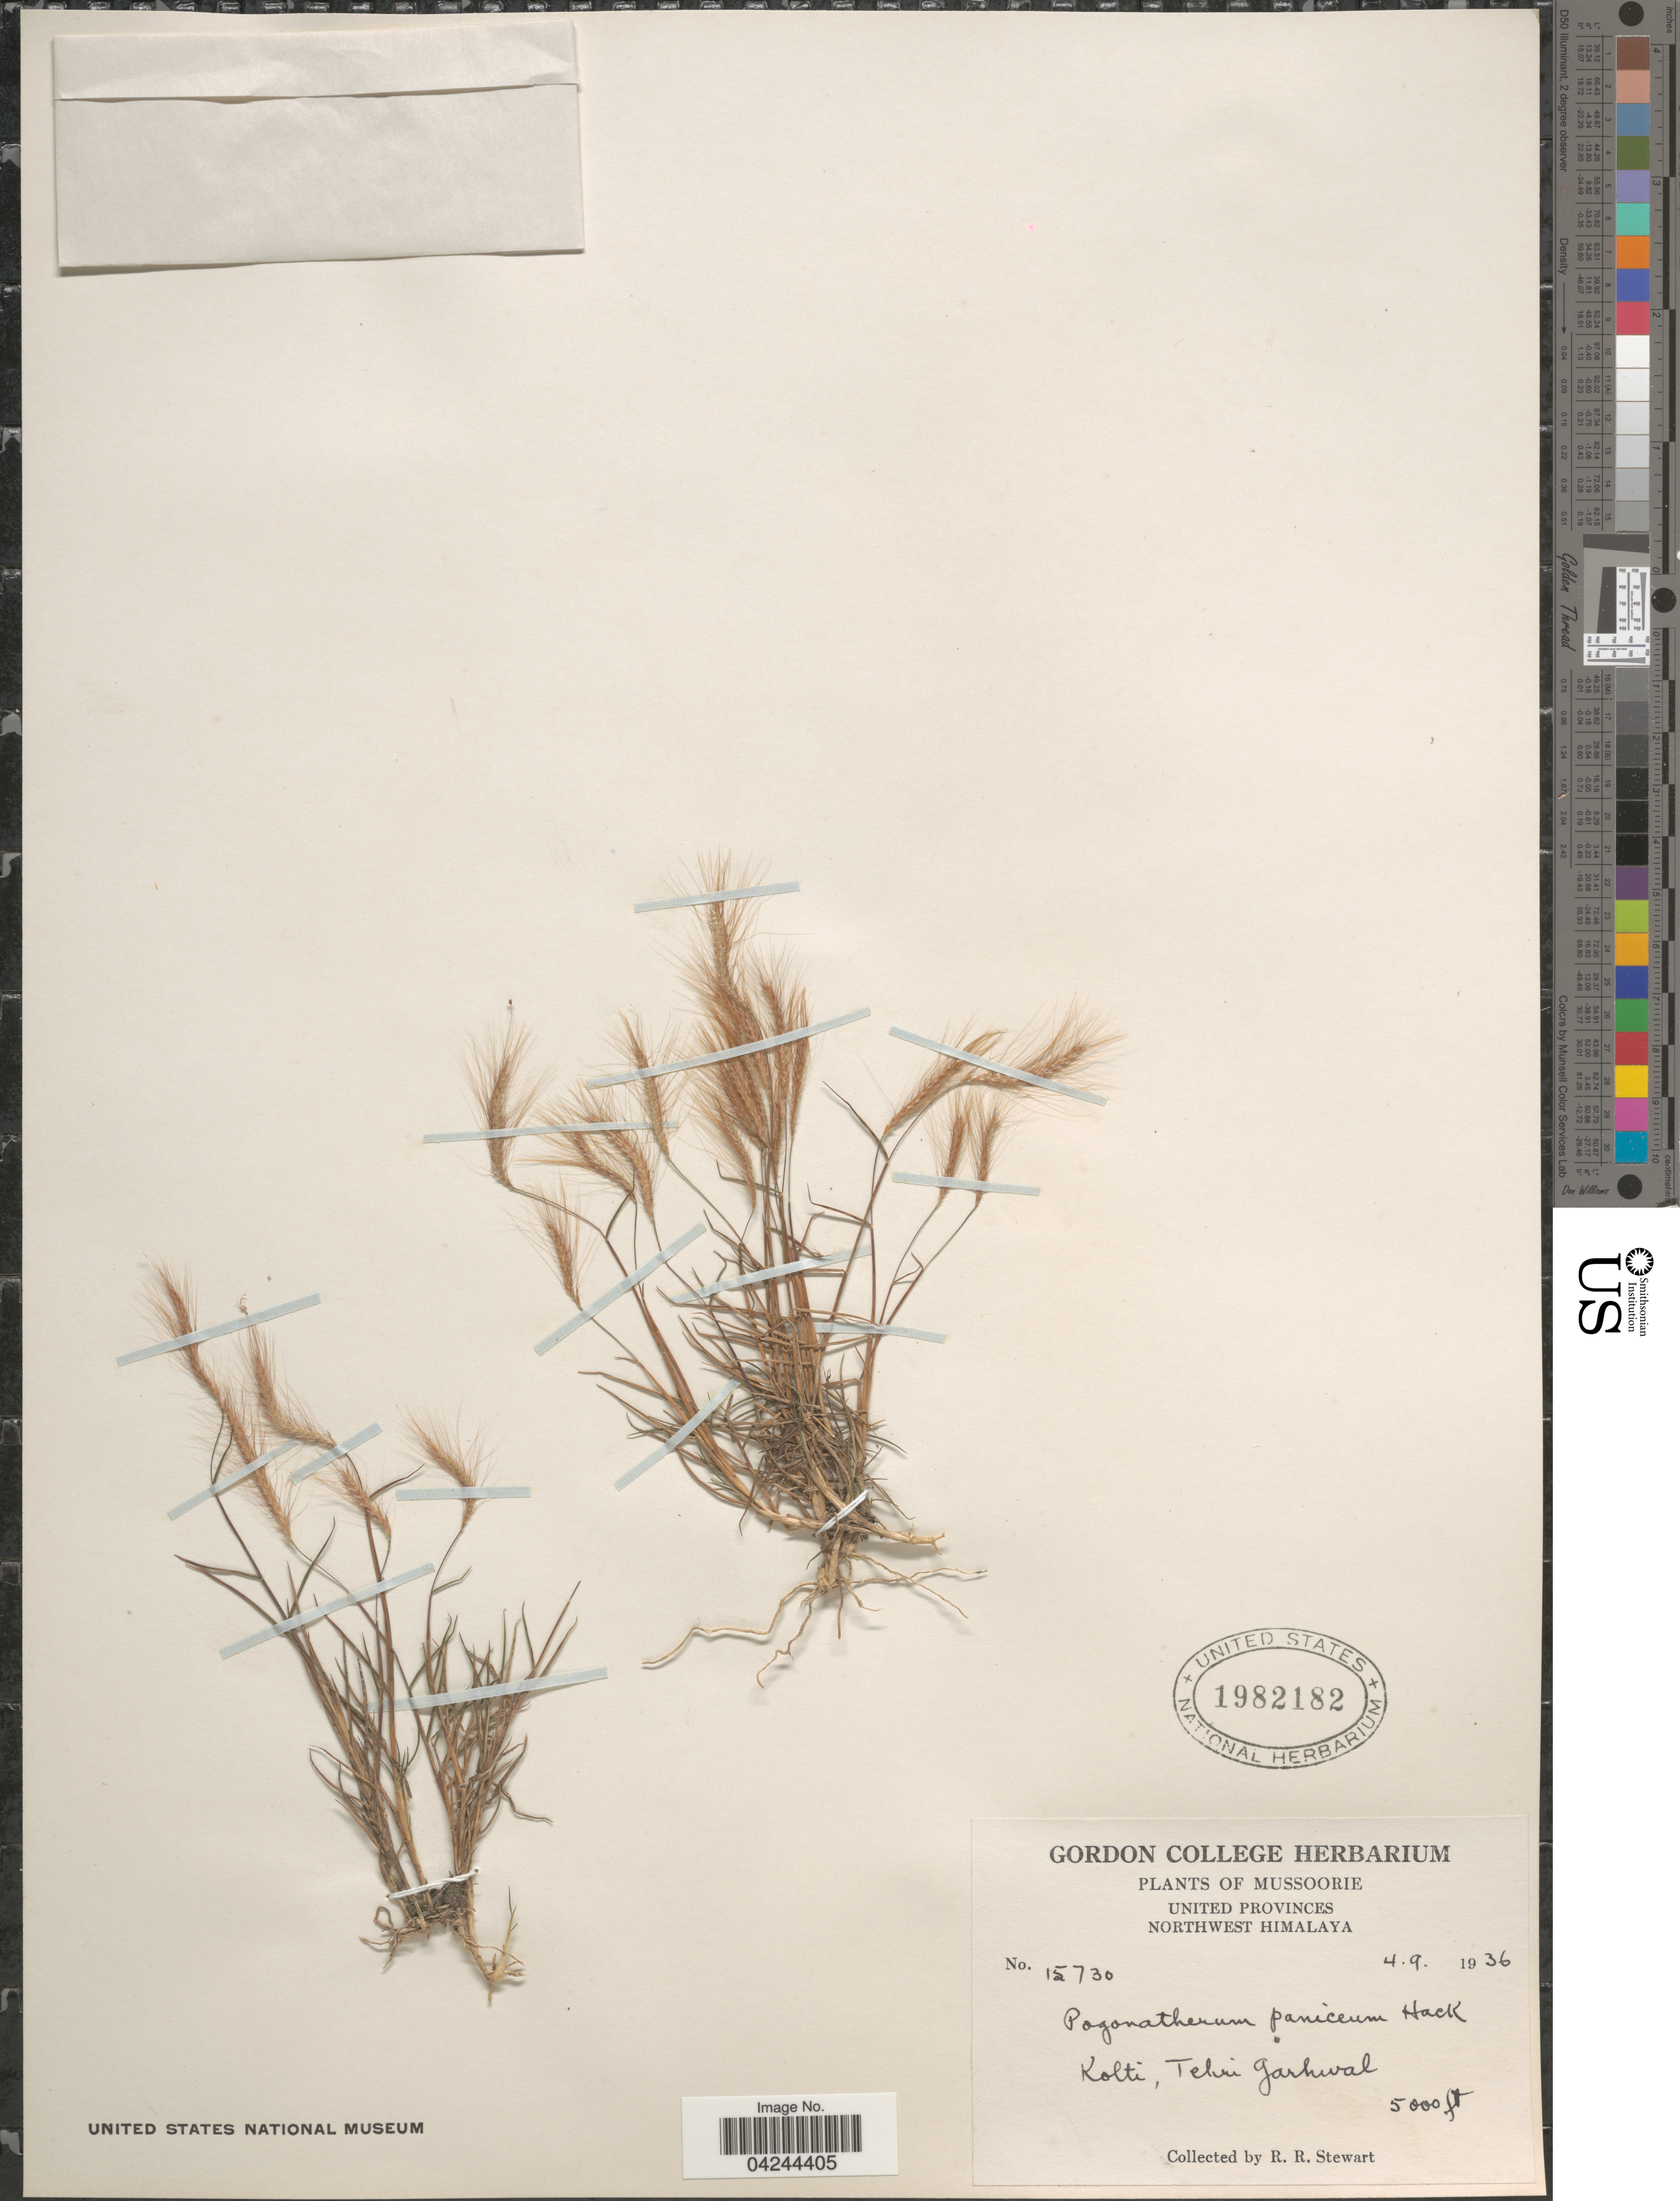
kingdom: Plantae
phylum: Tracheophyta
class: Liliopsida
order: Poales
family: Poaceae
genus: Pogonatherum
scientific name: Pogonatherum crinitum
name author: (Thunb.) Kunth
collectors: R. Stewart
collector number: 15730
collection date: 1936-09-04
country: India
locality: Mussoorie. United Provinces. Northwest Himalaya. Kolti, Tehri Garhwal.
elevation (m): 1524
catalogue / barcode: US 1982182